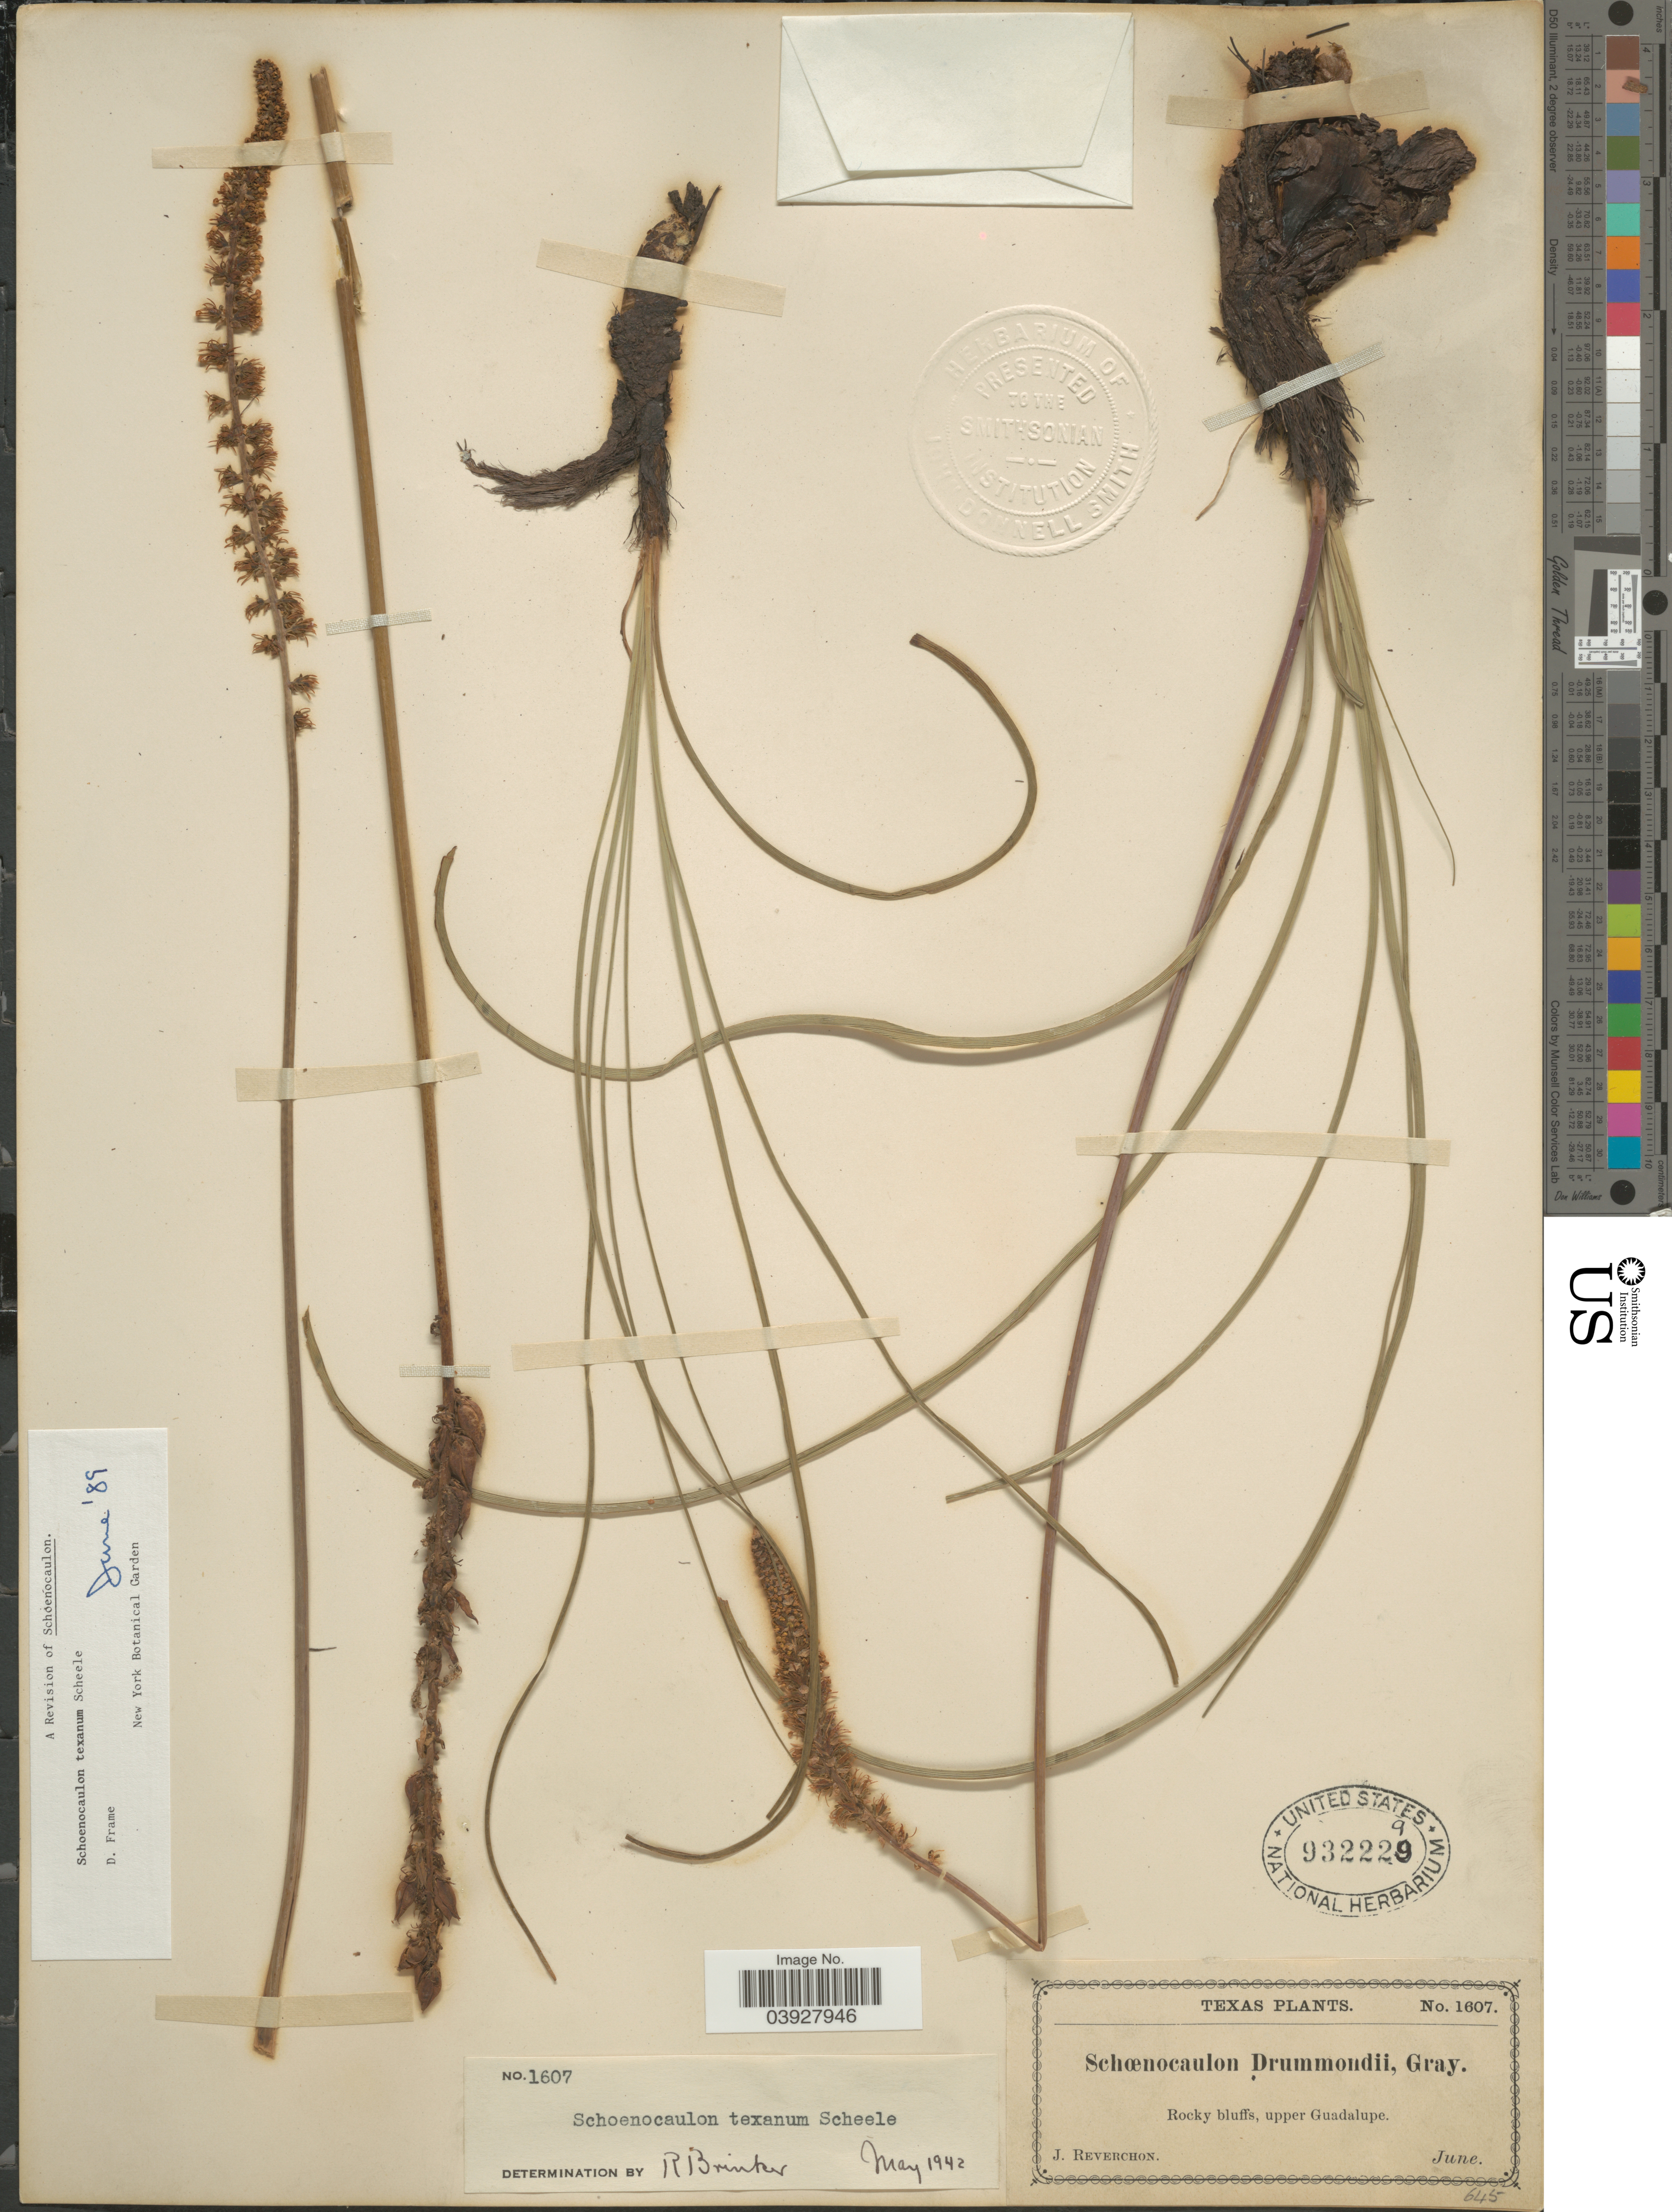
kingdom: Plantae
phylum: Tracheophyta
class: Liliopsida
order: Liliales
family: Melanthiaceae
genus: Schoenocaulon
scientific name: Schoenocaulon texanum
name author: Scheele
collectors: J. Reverchon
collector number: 1607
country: United States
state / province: Texas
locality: Upper Guadalupe.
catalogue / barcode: US 932229